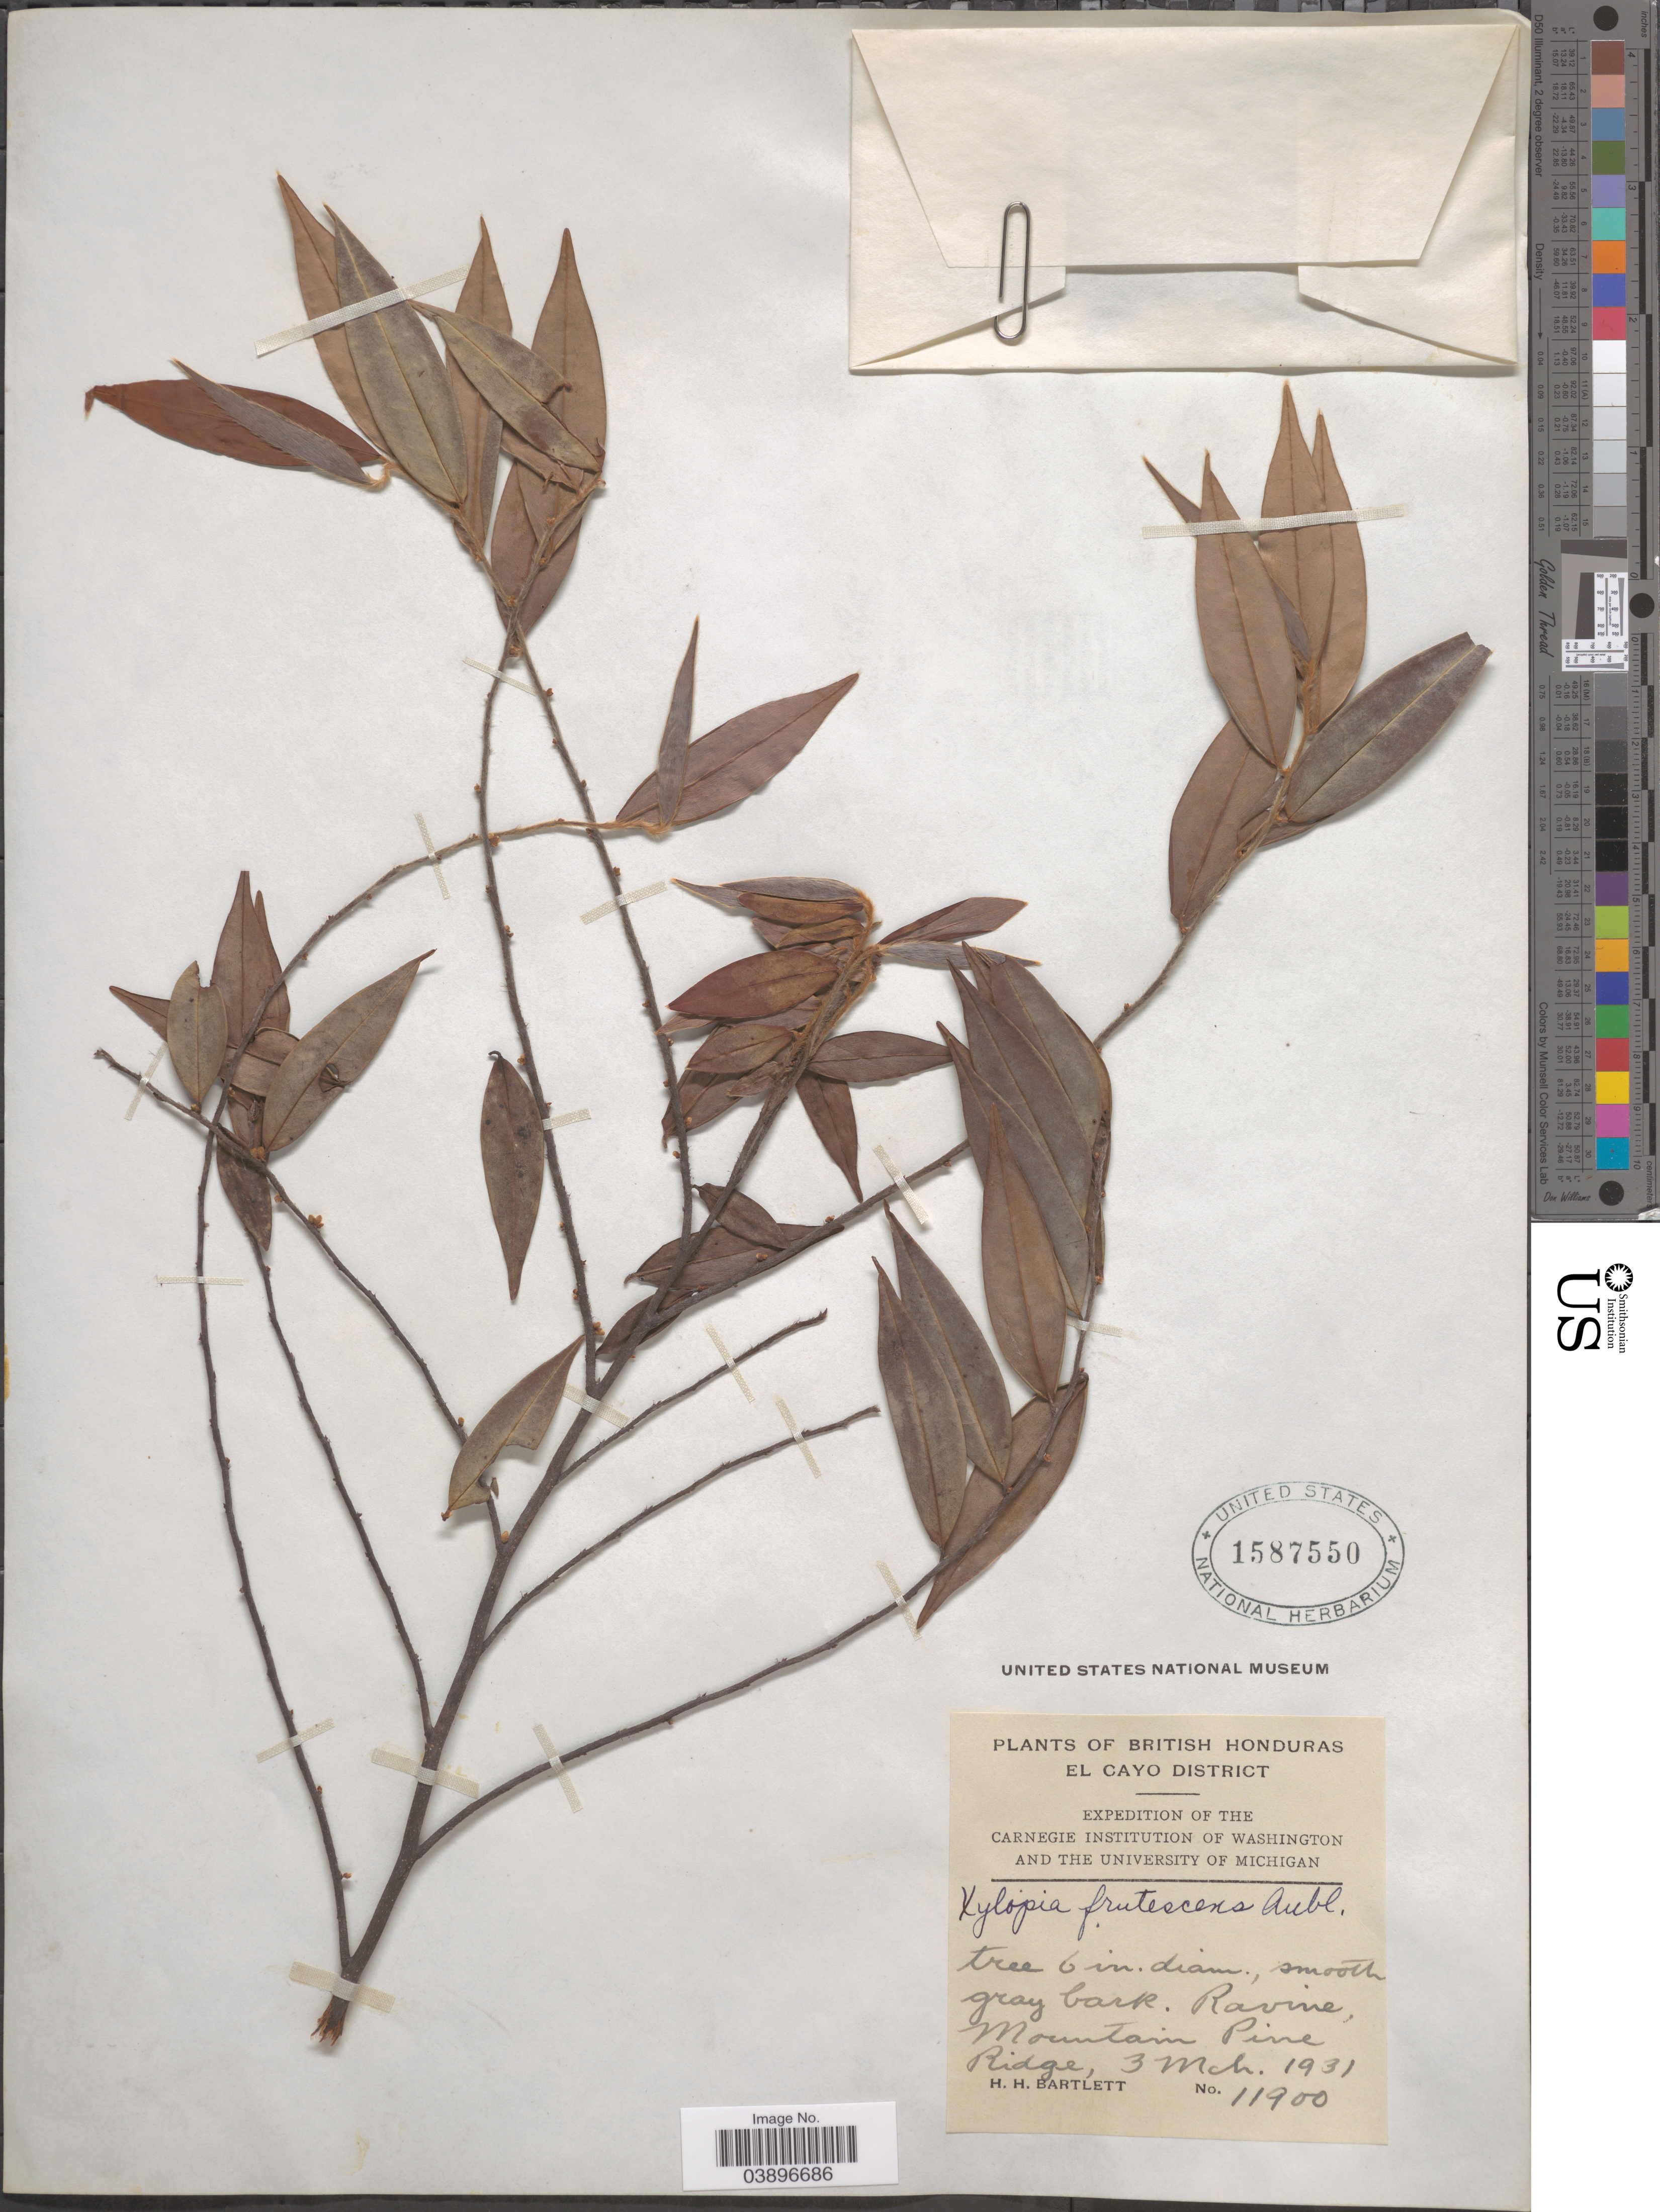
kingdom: Plantae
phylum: Tracheophyta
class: Magnoliopsida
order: Magnoliales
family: Annonaceae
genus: Xylopia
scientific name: Xylopia frutescens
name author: Aubl.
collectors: H. H. Bartlett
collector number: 11900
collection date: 1931-03-03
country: Belize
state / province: Cayo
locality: British Honduras. El Cayo District. Ravine, Mountain Pine Ridge.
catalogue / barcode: US 1587550